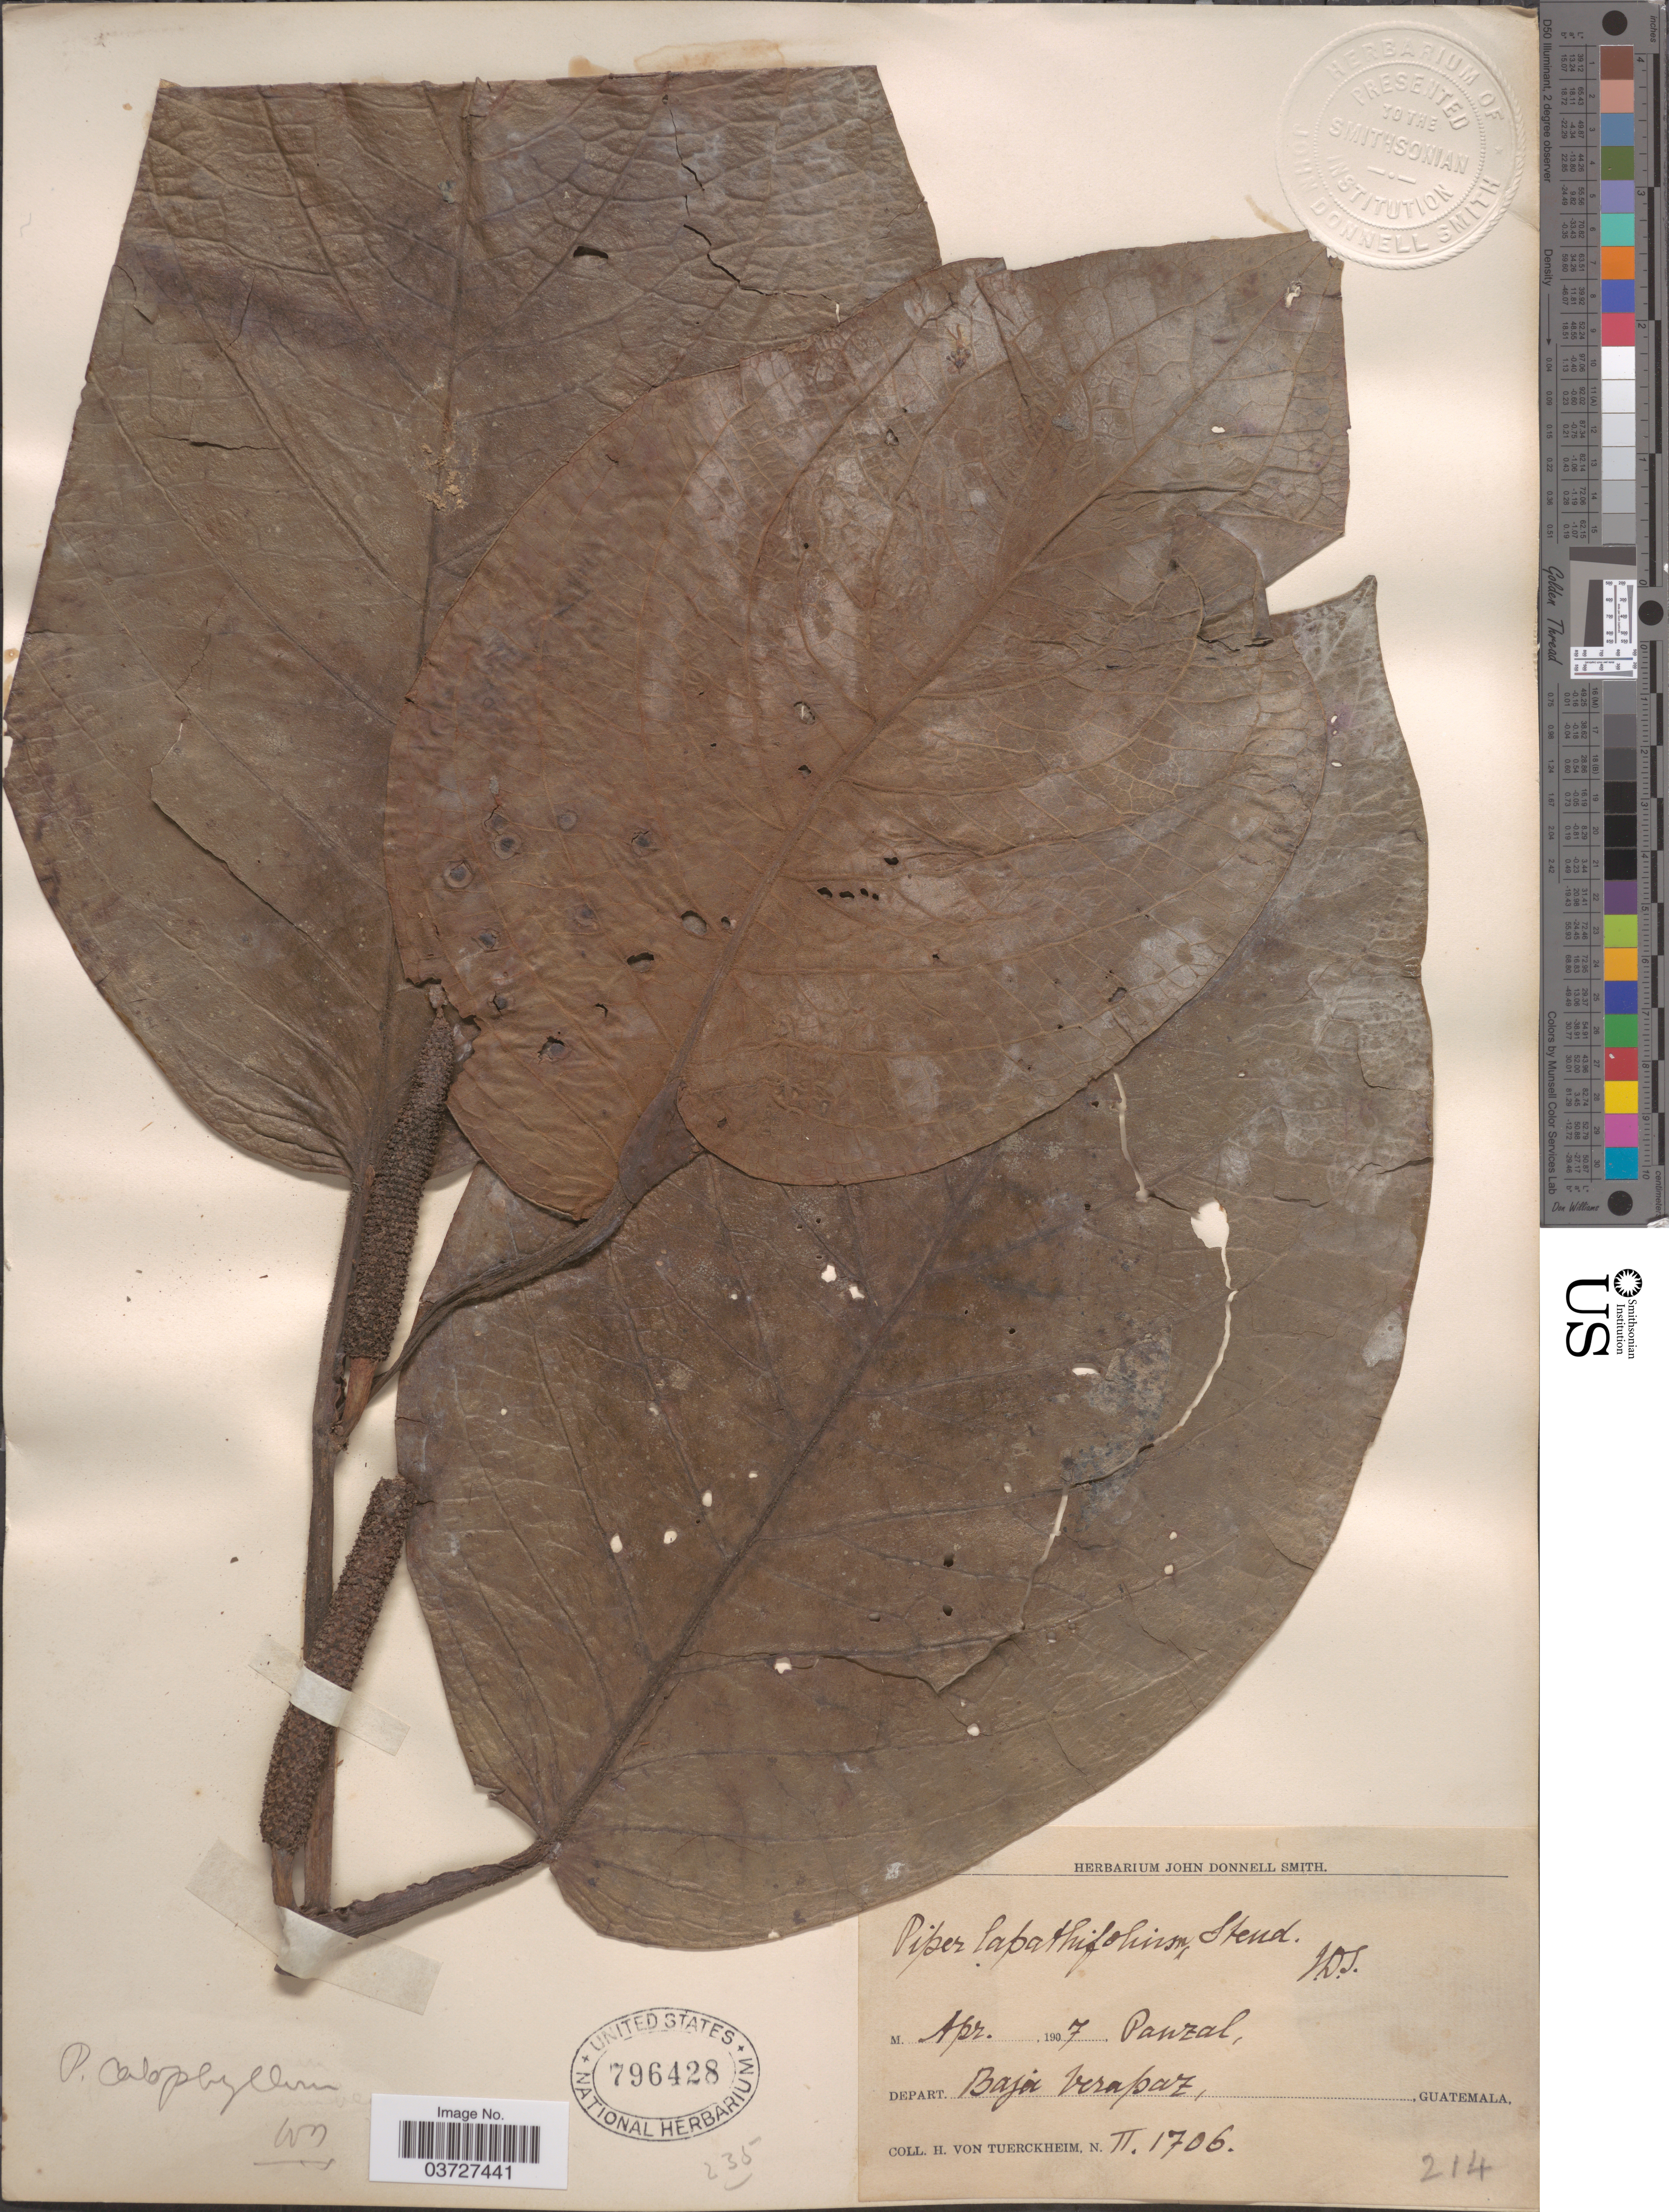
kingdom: Plantae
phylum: Tracheophyta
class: Magnoliopsida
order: Piperales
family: Piperaceae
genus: Piper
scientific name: Piper calophyllum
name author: C. DC.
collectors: H. von Türckheim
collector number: II1706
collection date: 1907-04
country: Guatemala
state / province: Baja Verapaz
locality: Panzal, Depart. Baja Verapaz.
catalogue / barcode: US 796428